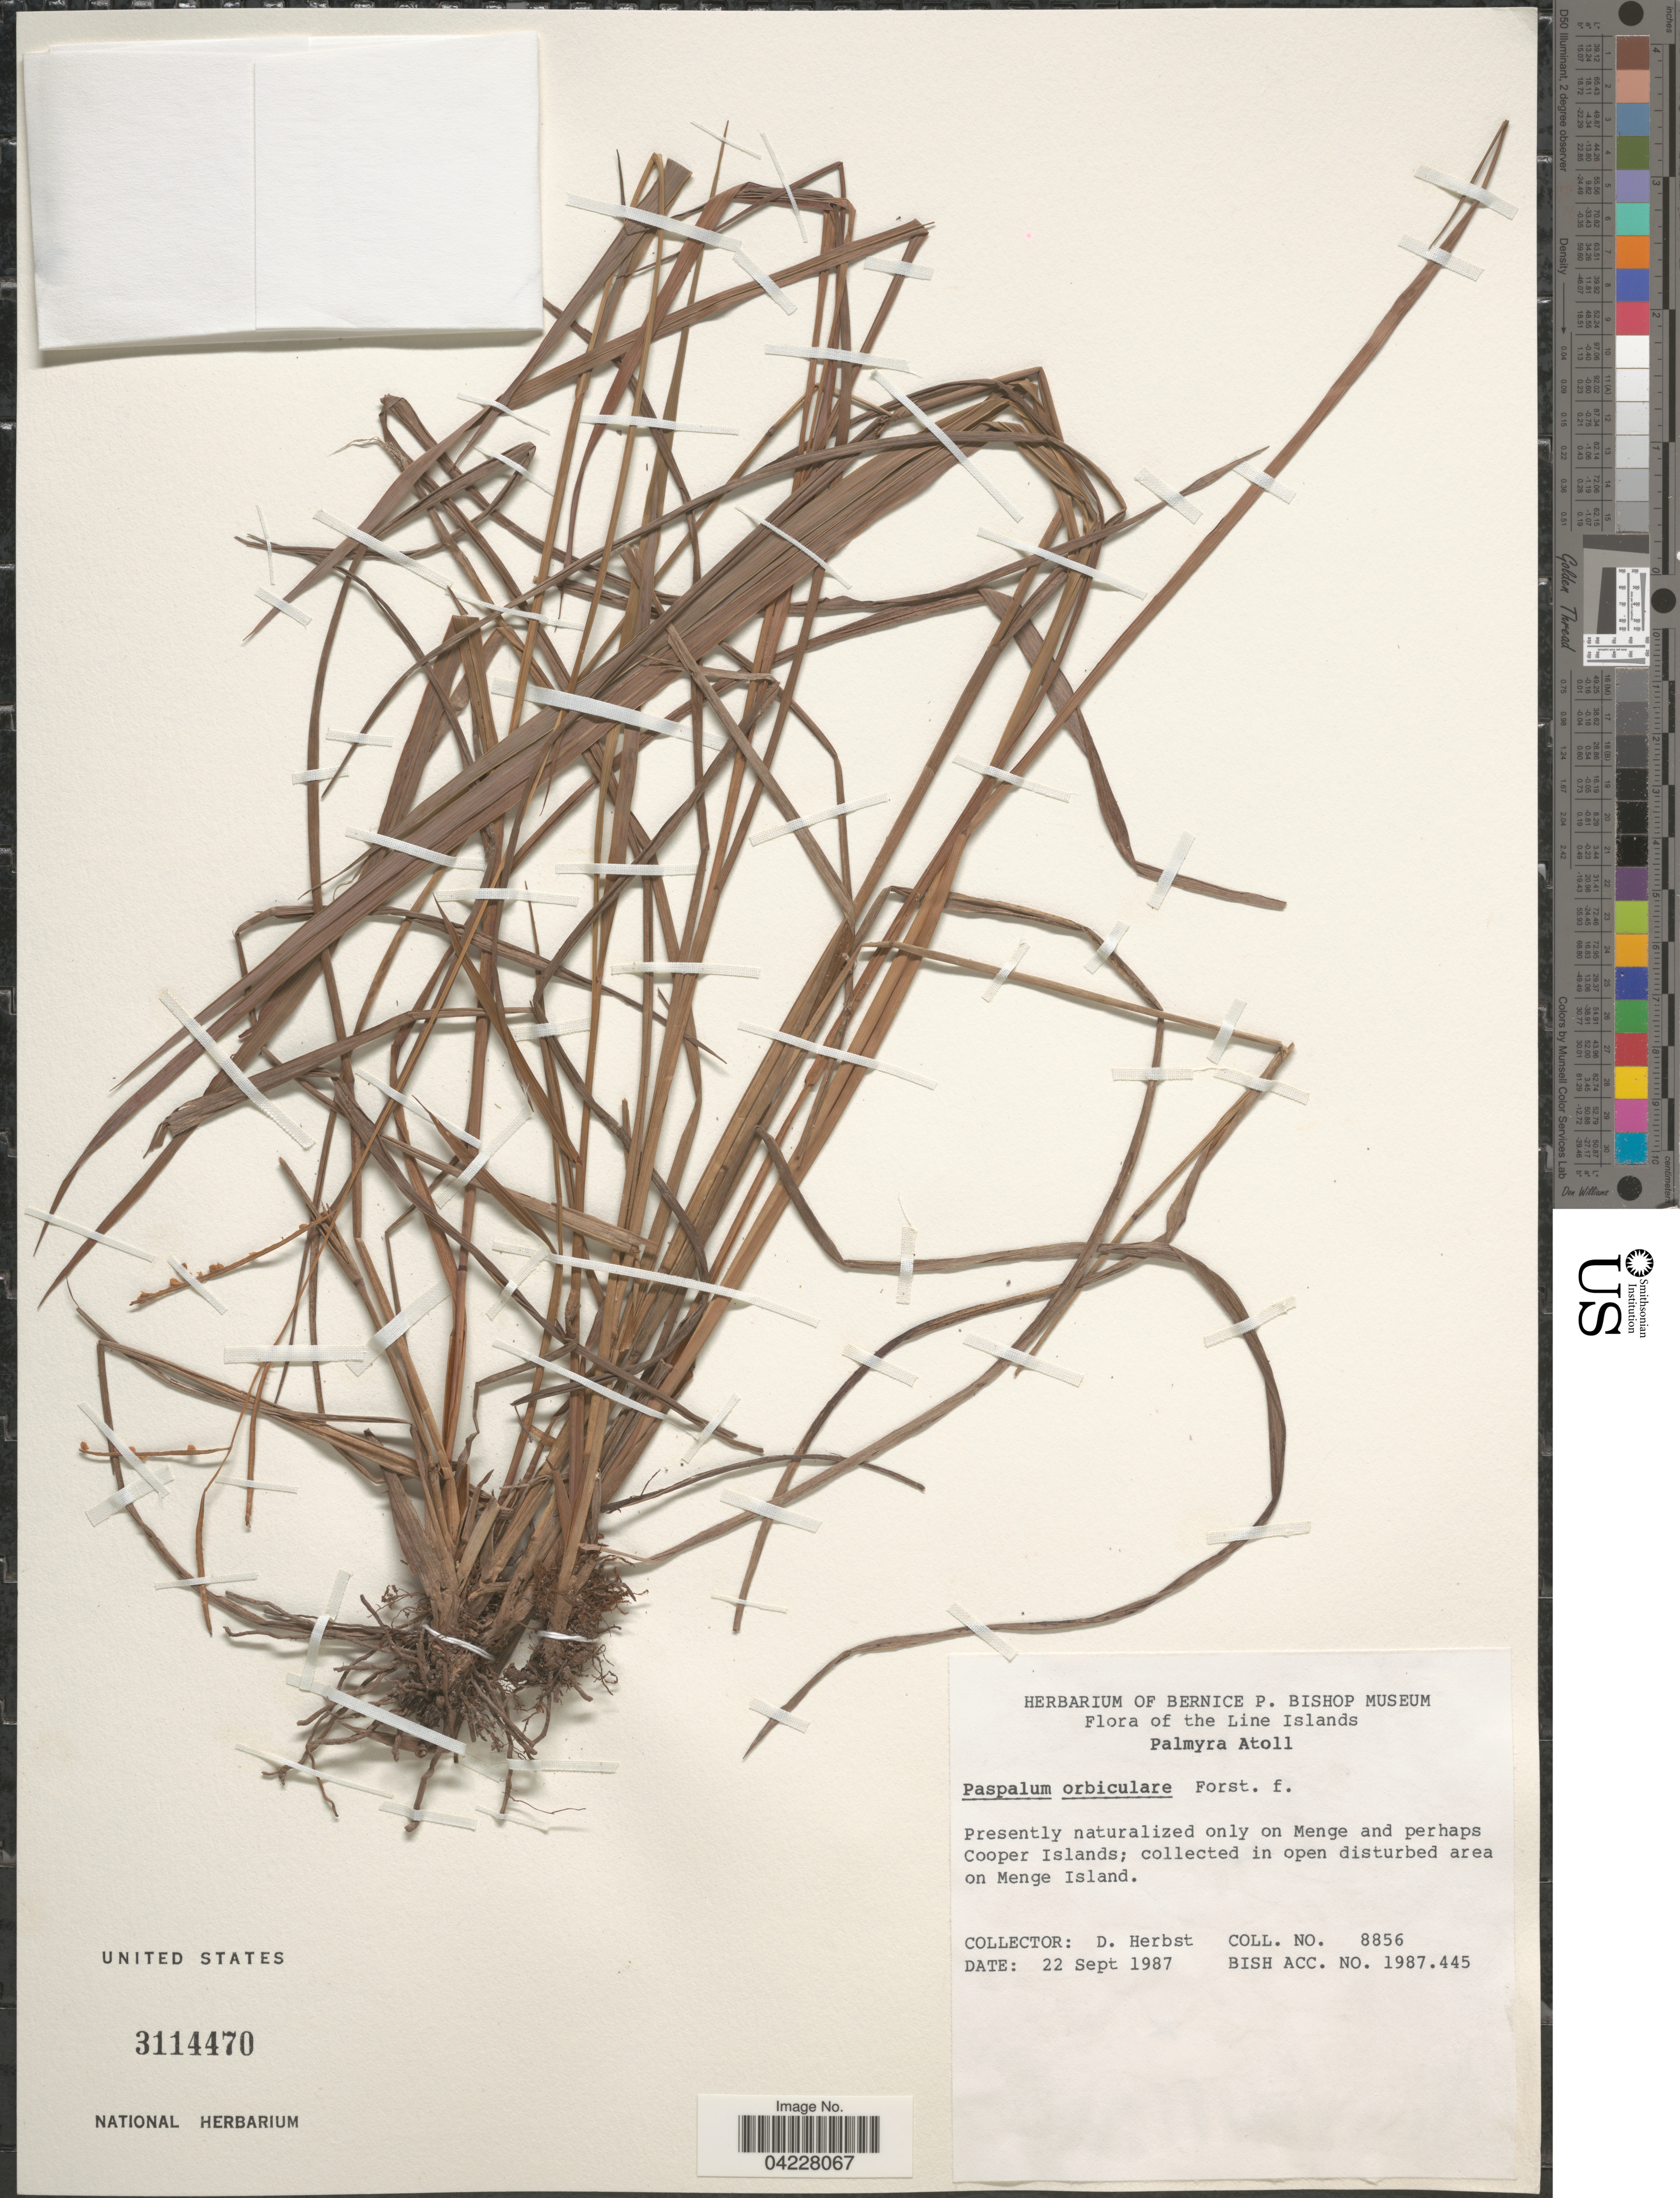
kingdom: Plantae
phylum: Tracheophyta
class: Liliopsida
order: Poales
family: Poaceae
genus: Paspalum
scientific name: Paspalum orbiculare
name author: G. Forst.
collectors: D. Herbst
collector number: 8856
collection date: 1987-09-22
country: U.S. Administered Pacific Islands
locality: The Line Islands. Palmyra Atoll. Presently naturalized only on Menge and perhaps Cooper Islands; in open disturbed area on Menge Island.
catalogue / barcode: US 3114470